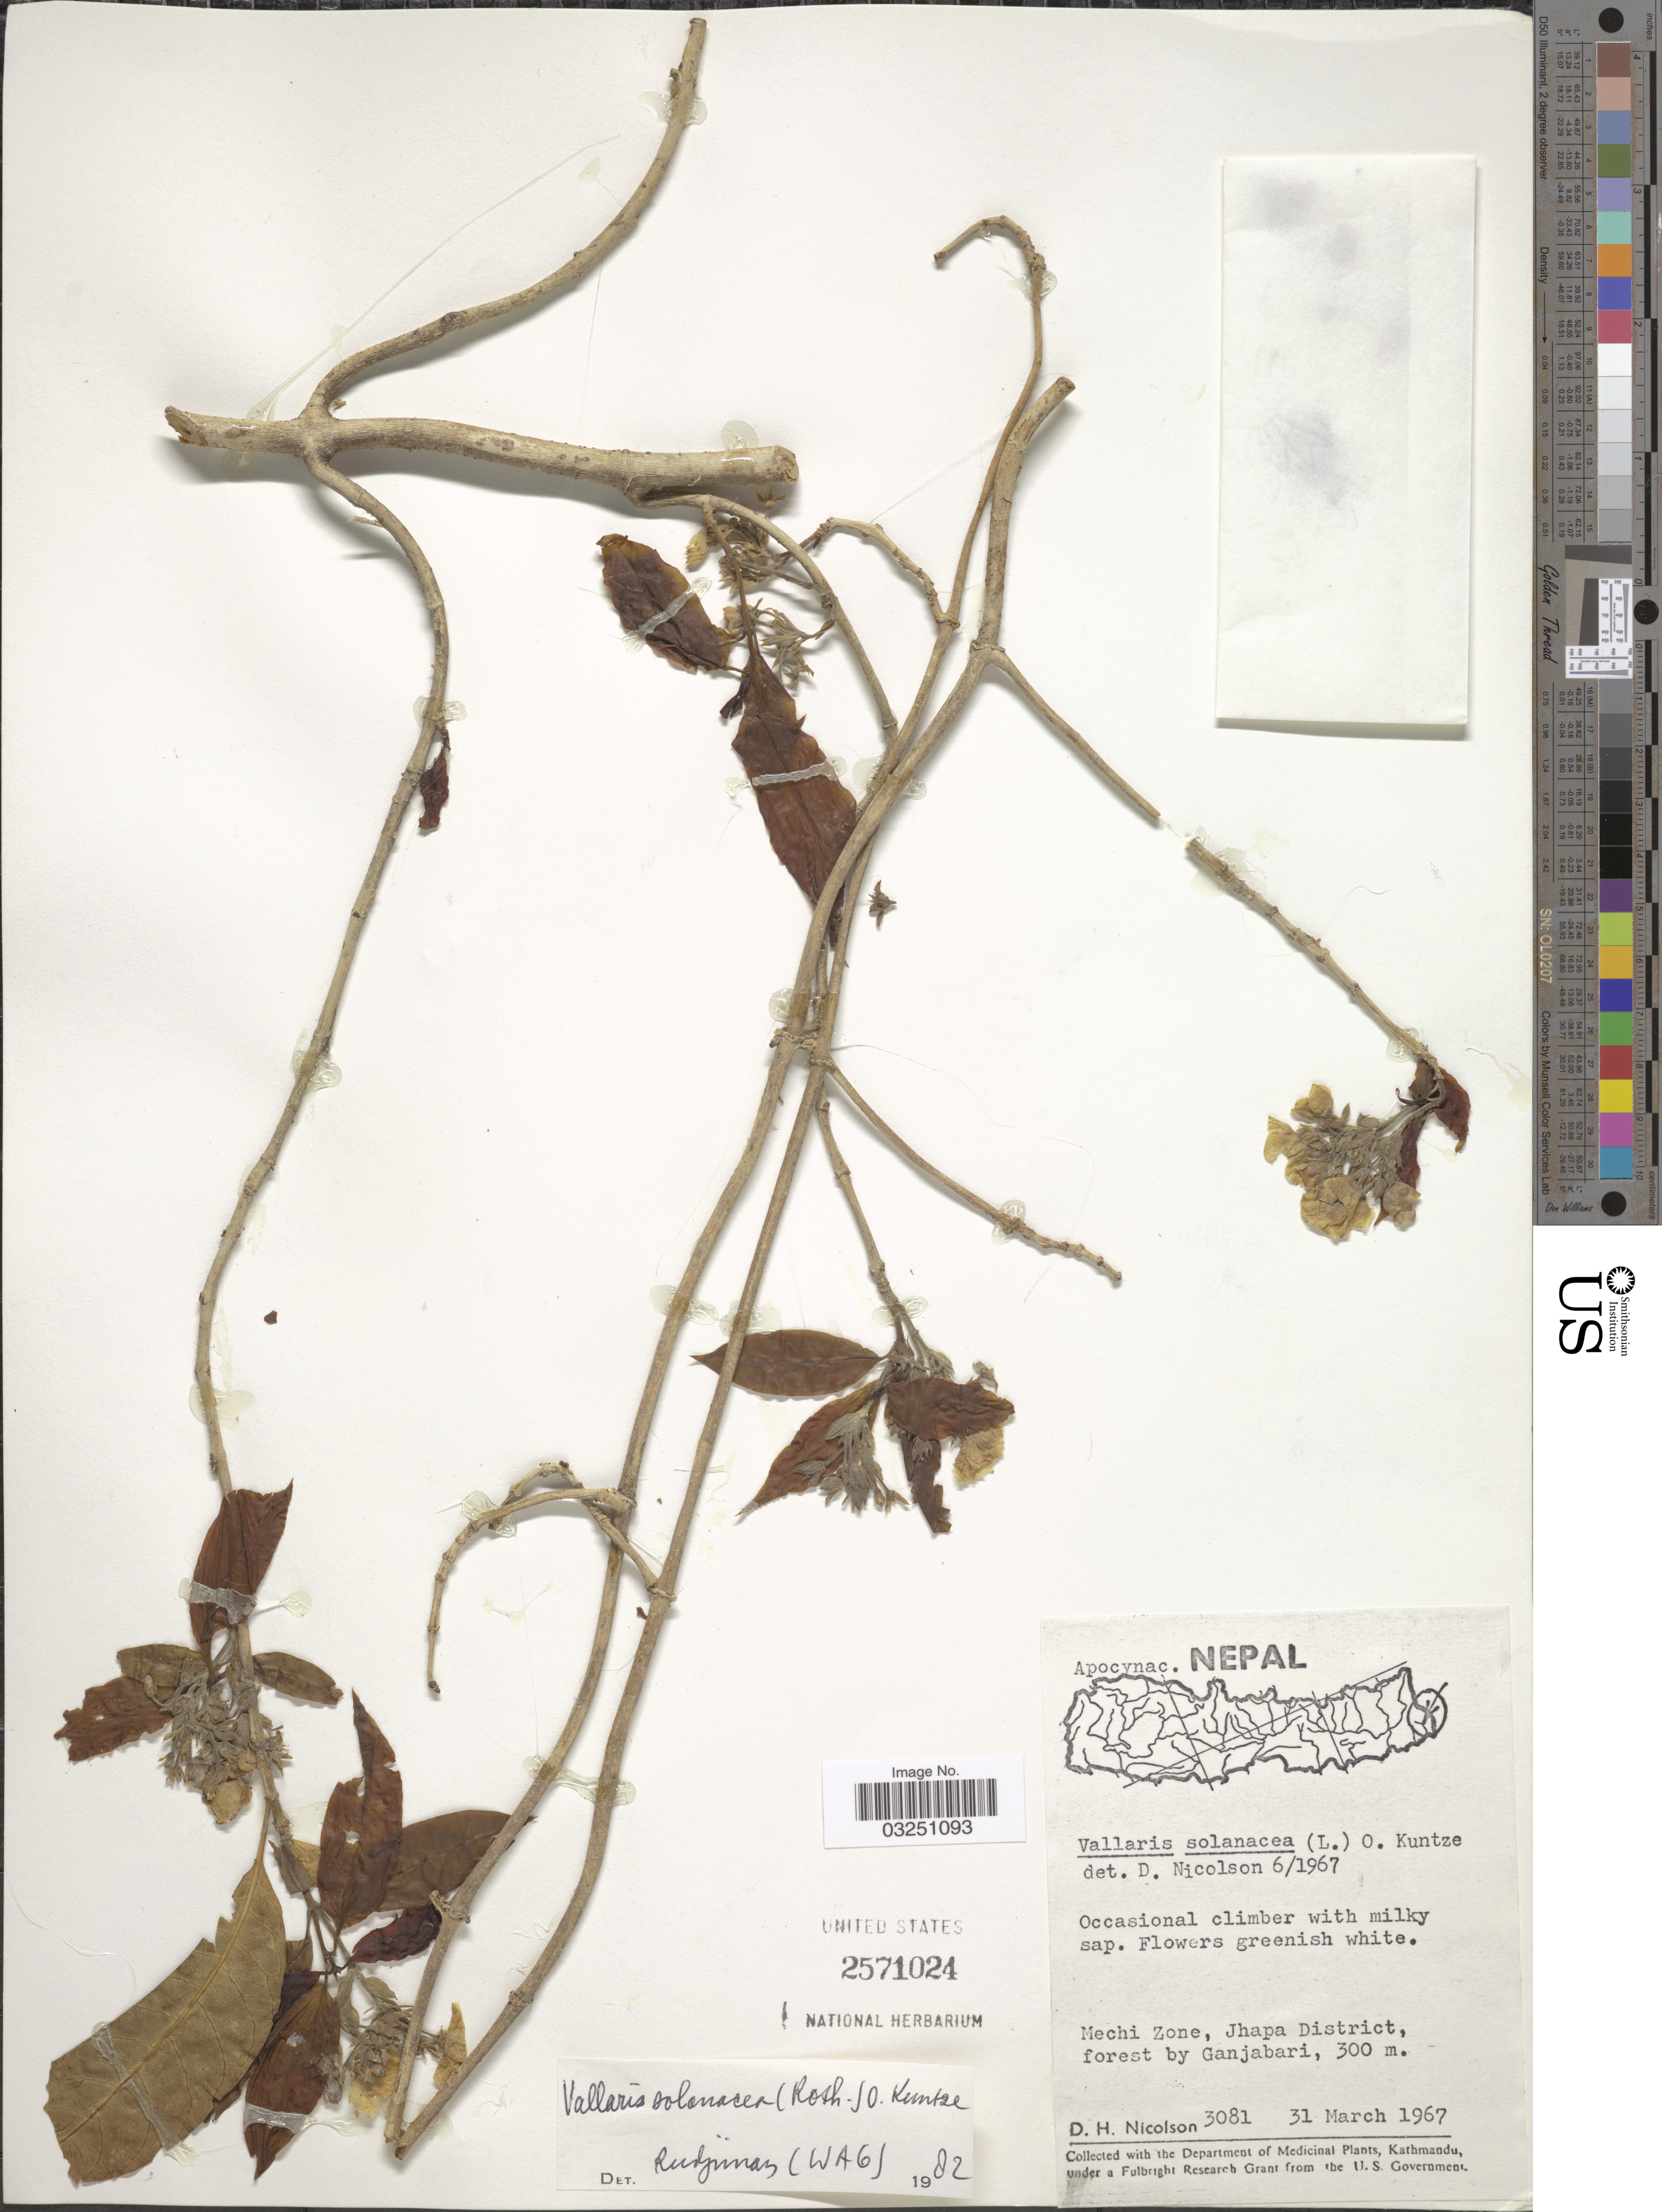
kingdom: Plantae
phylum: Tracheophyta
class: Magnoliopsida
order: Gentianales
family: Apocynaceae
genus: Vallaris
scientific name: Vallaris solanacea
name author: (Roth) Kuntze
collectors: D. H. Nicolson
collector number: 3081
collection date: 1967-03-31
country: Nepal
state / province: Mechi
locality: Mechi Zone, Jhapa District, forest by Ganjabari.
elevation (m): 300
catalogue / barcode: US 2571024